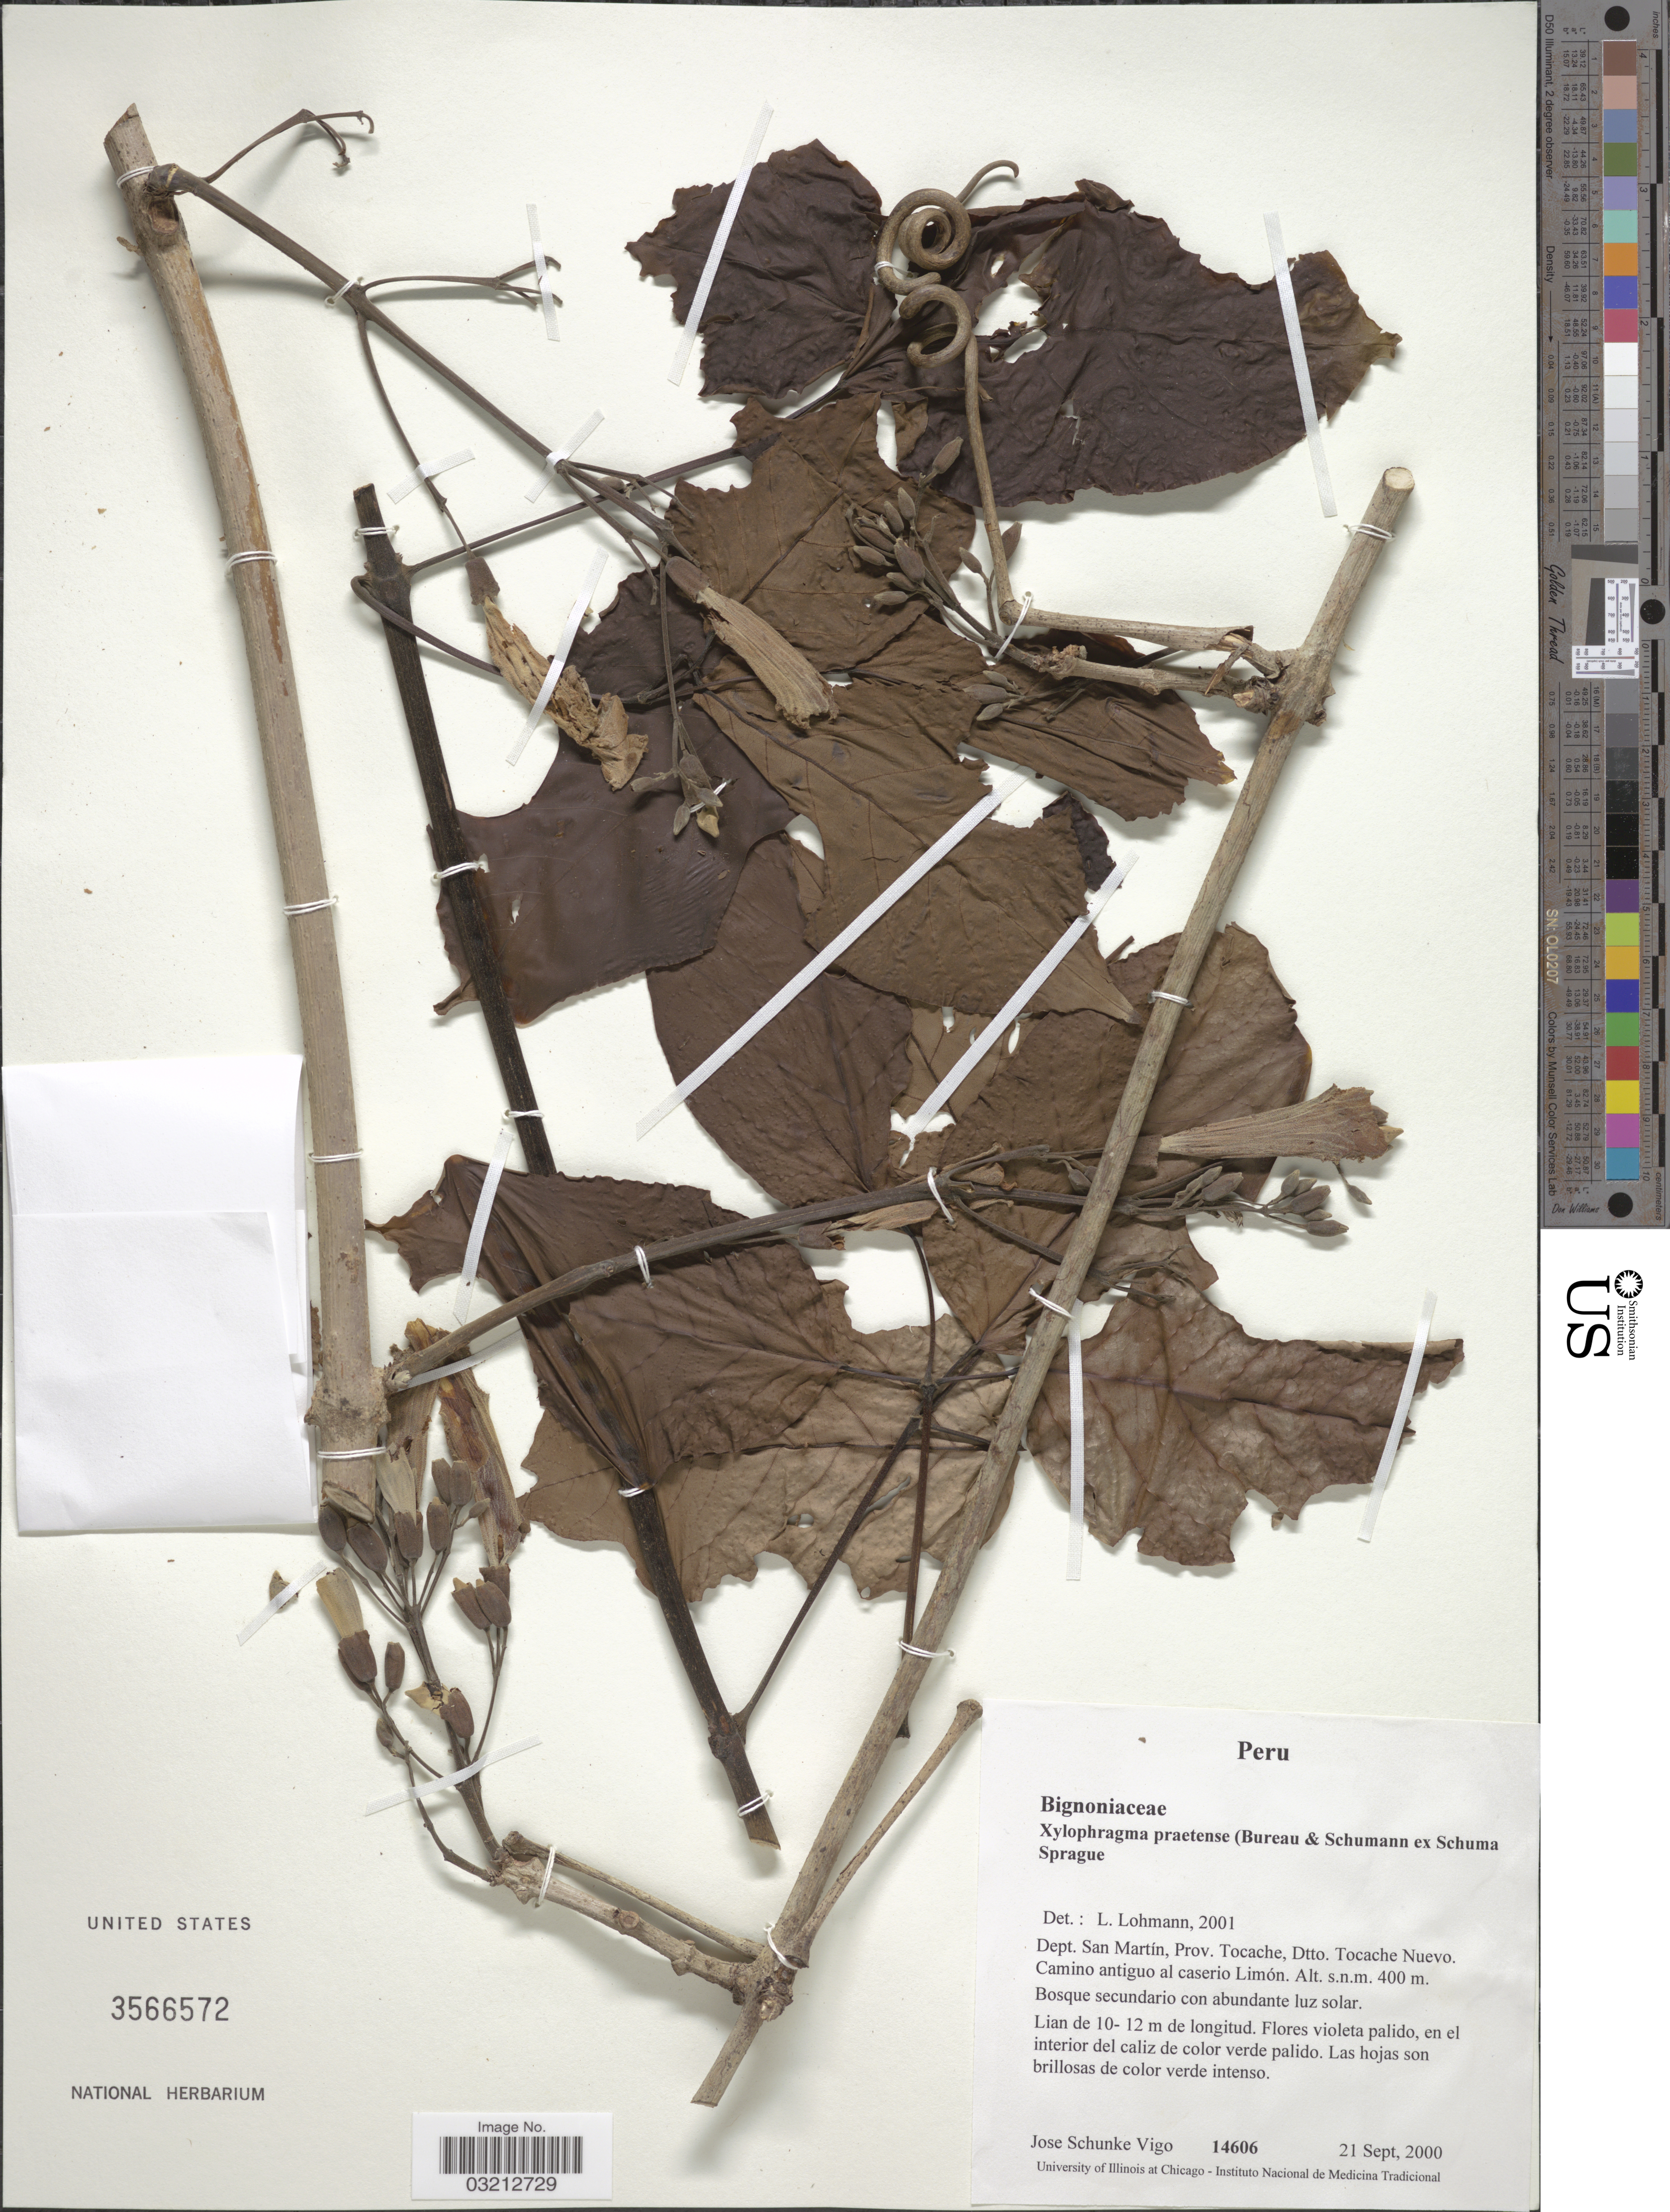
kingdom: Plantae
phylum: Tracheophyta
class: Magnoliopsida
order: Lamiales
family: Bignoniaceae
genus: Xylophragma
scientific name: Xylophragma pratense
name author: (Bureau & K. Schum.) Sprague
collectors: J. Schunke Vigo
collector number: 14606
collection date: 2000-09-21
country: Peru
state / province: San Martín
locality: Dept. San Martín, Prov. Tocache, Dtto. Tocache Nuevo. Camino antiguo al caserio Limón.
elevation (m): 400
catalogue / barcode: US 3566572